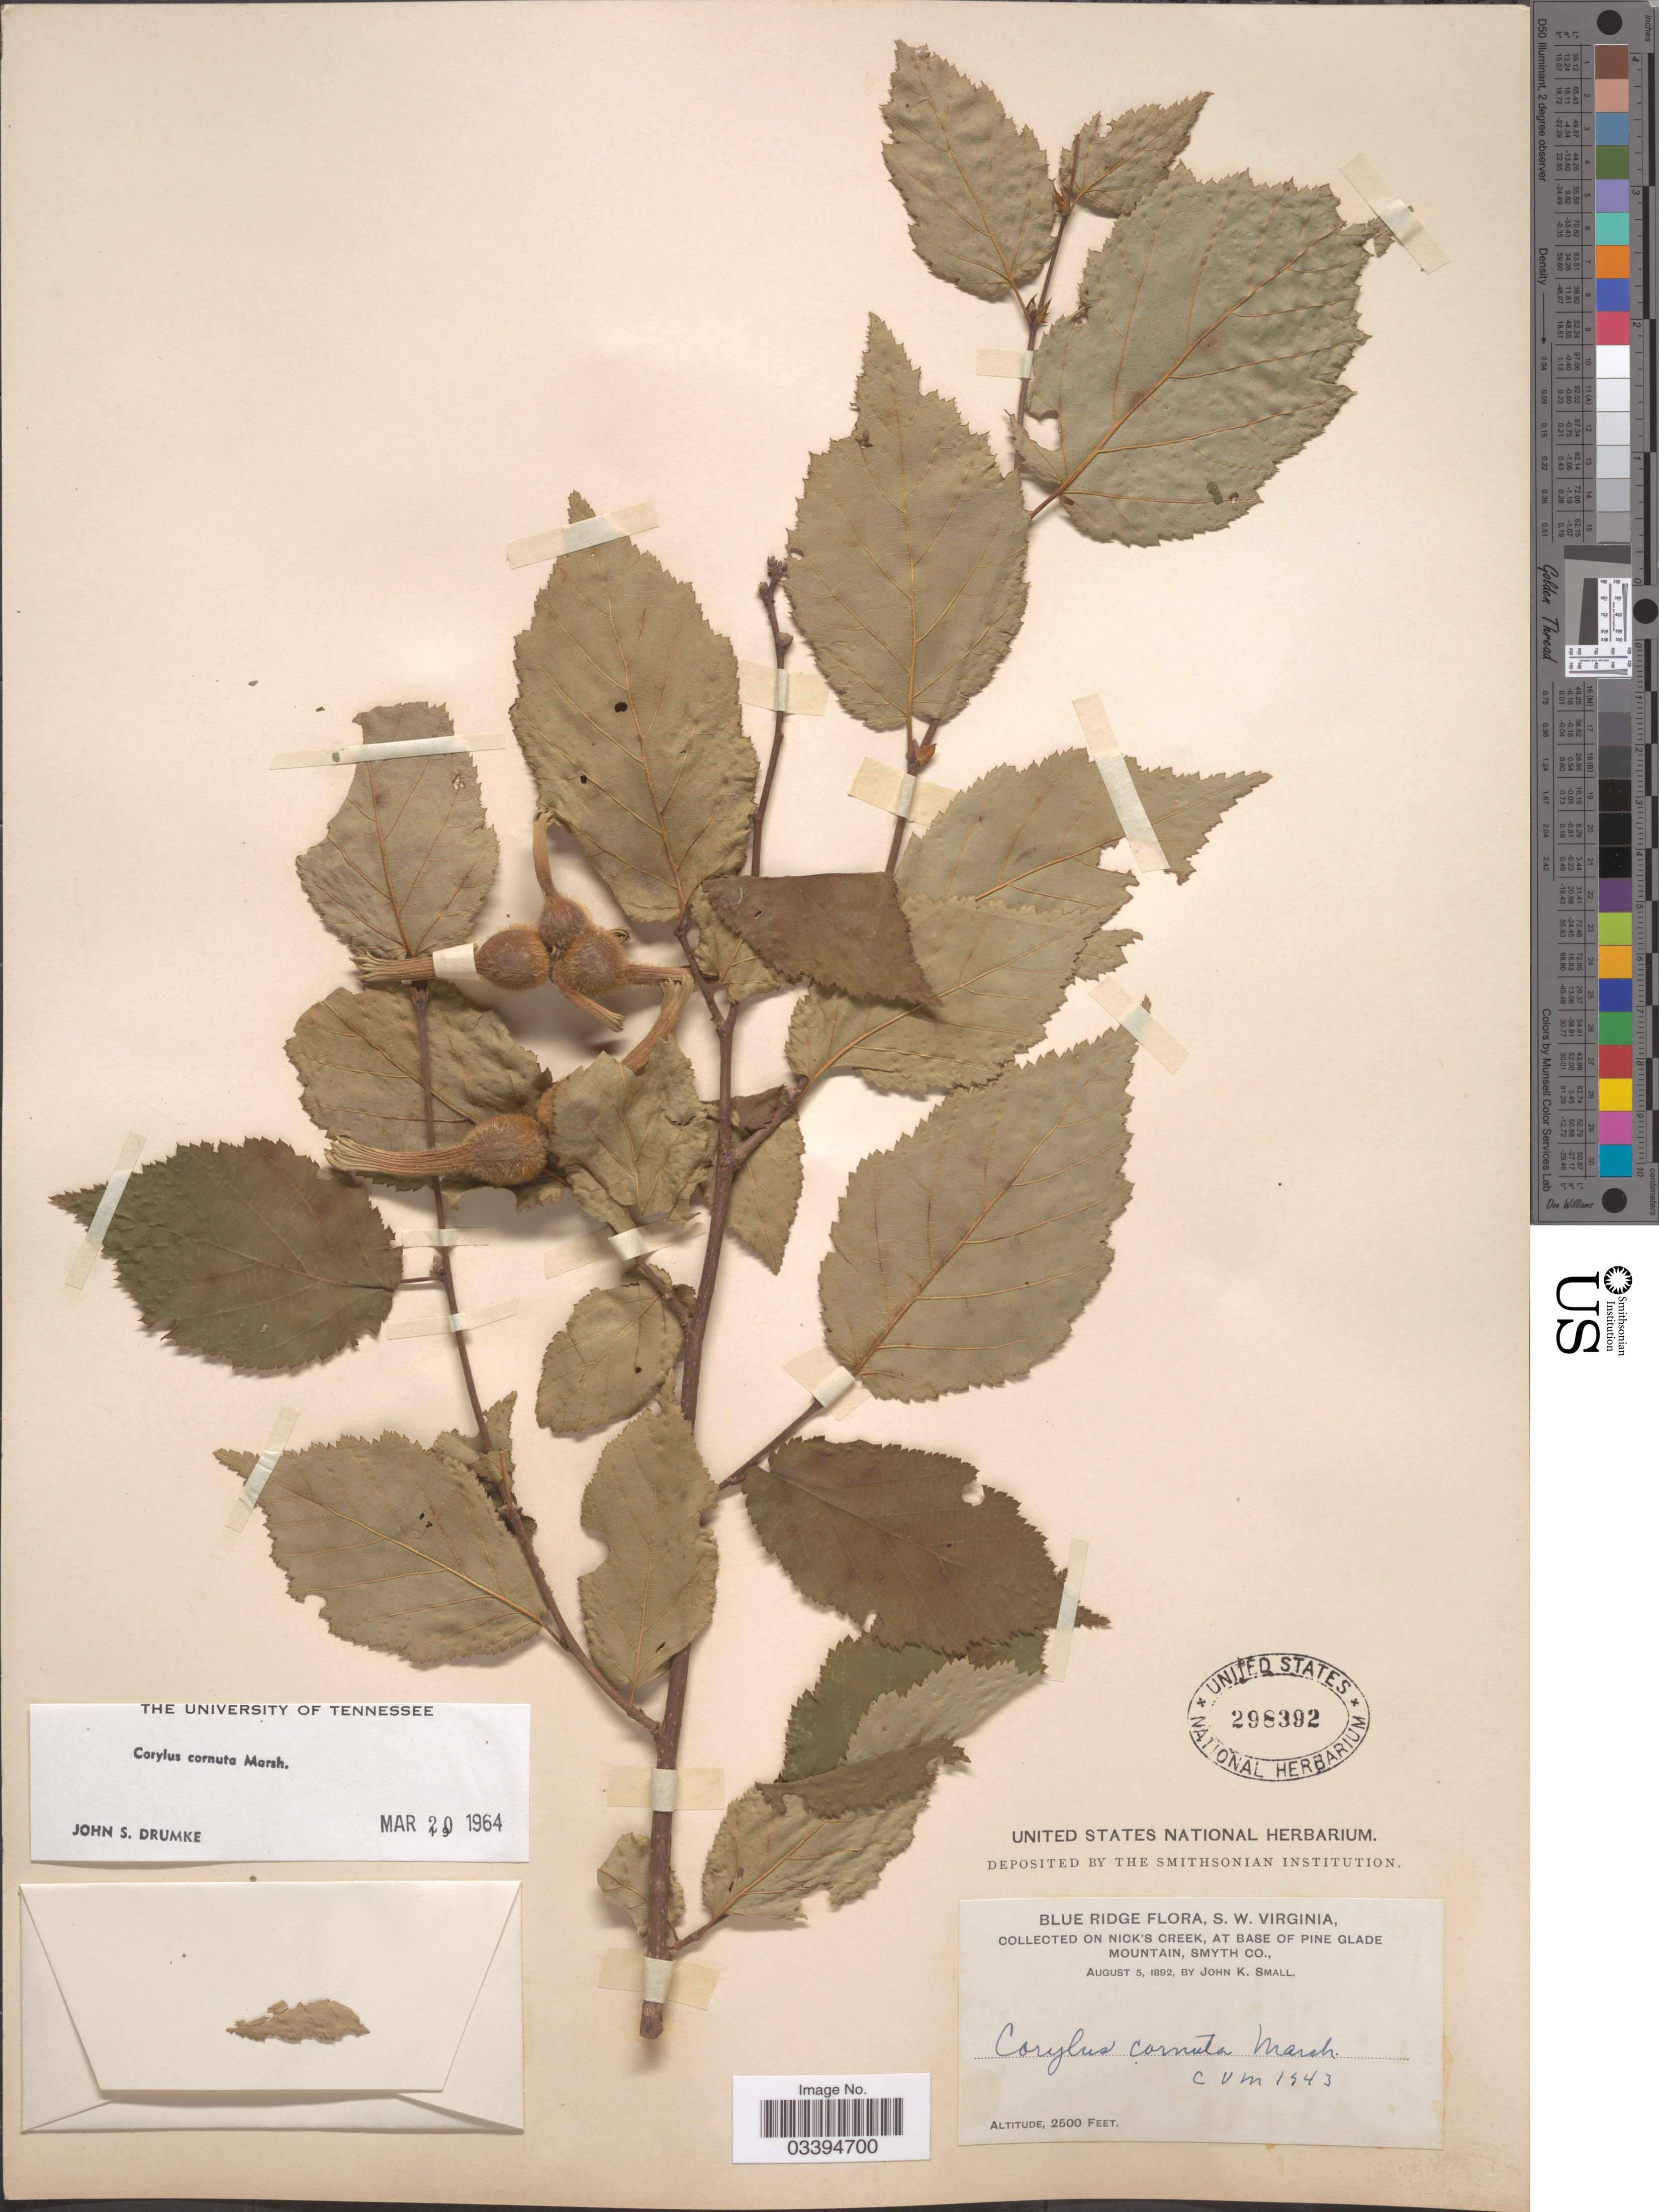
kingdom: Plantae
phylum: Tracheophyta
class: Magnoliopsida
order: Fagales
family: Betulaceae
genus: Corylus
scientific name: Corylus cornuta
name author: Marshall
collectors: J. K. Small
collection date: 1892-08-05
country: United States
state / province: Virginia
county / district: Smyth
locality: Blue Ridge, S. W. Virginia. Nick's Creek, at base of Pine Glade Mountain, Smyth Co.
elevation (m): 762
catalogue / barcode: US 298392